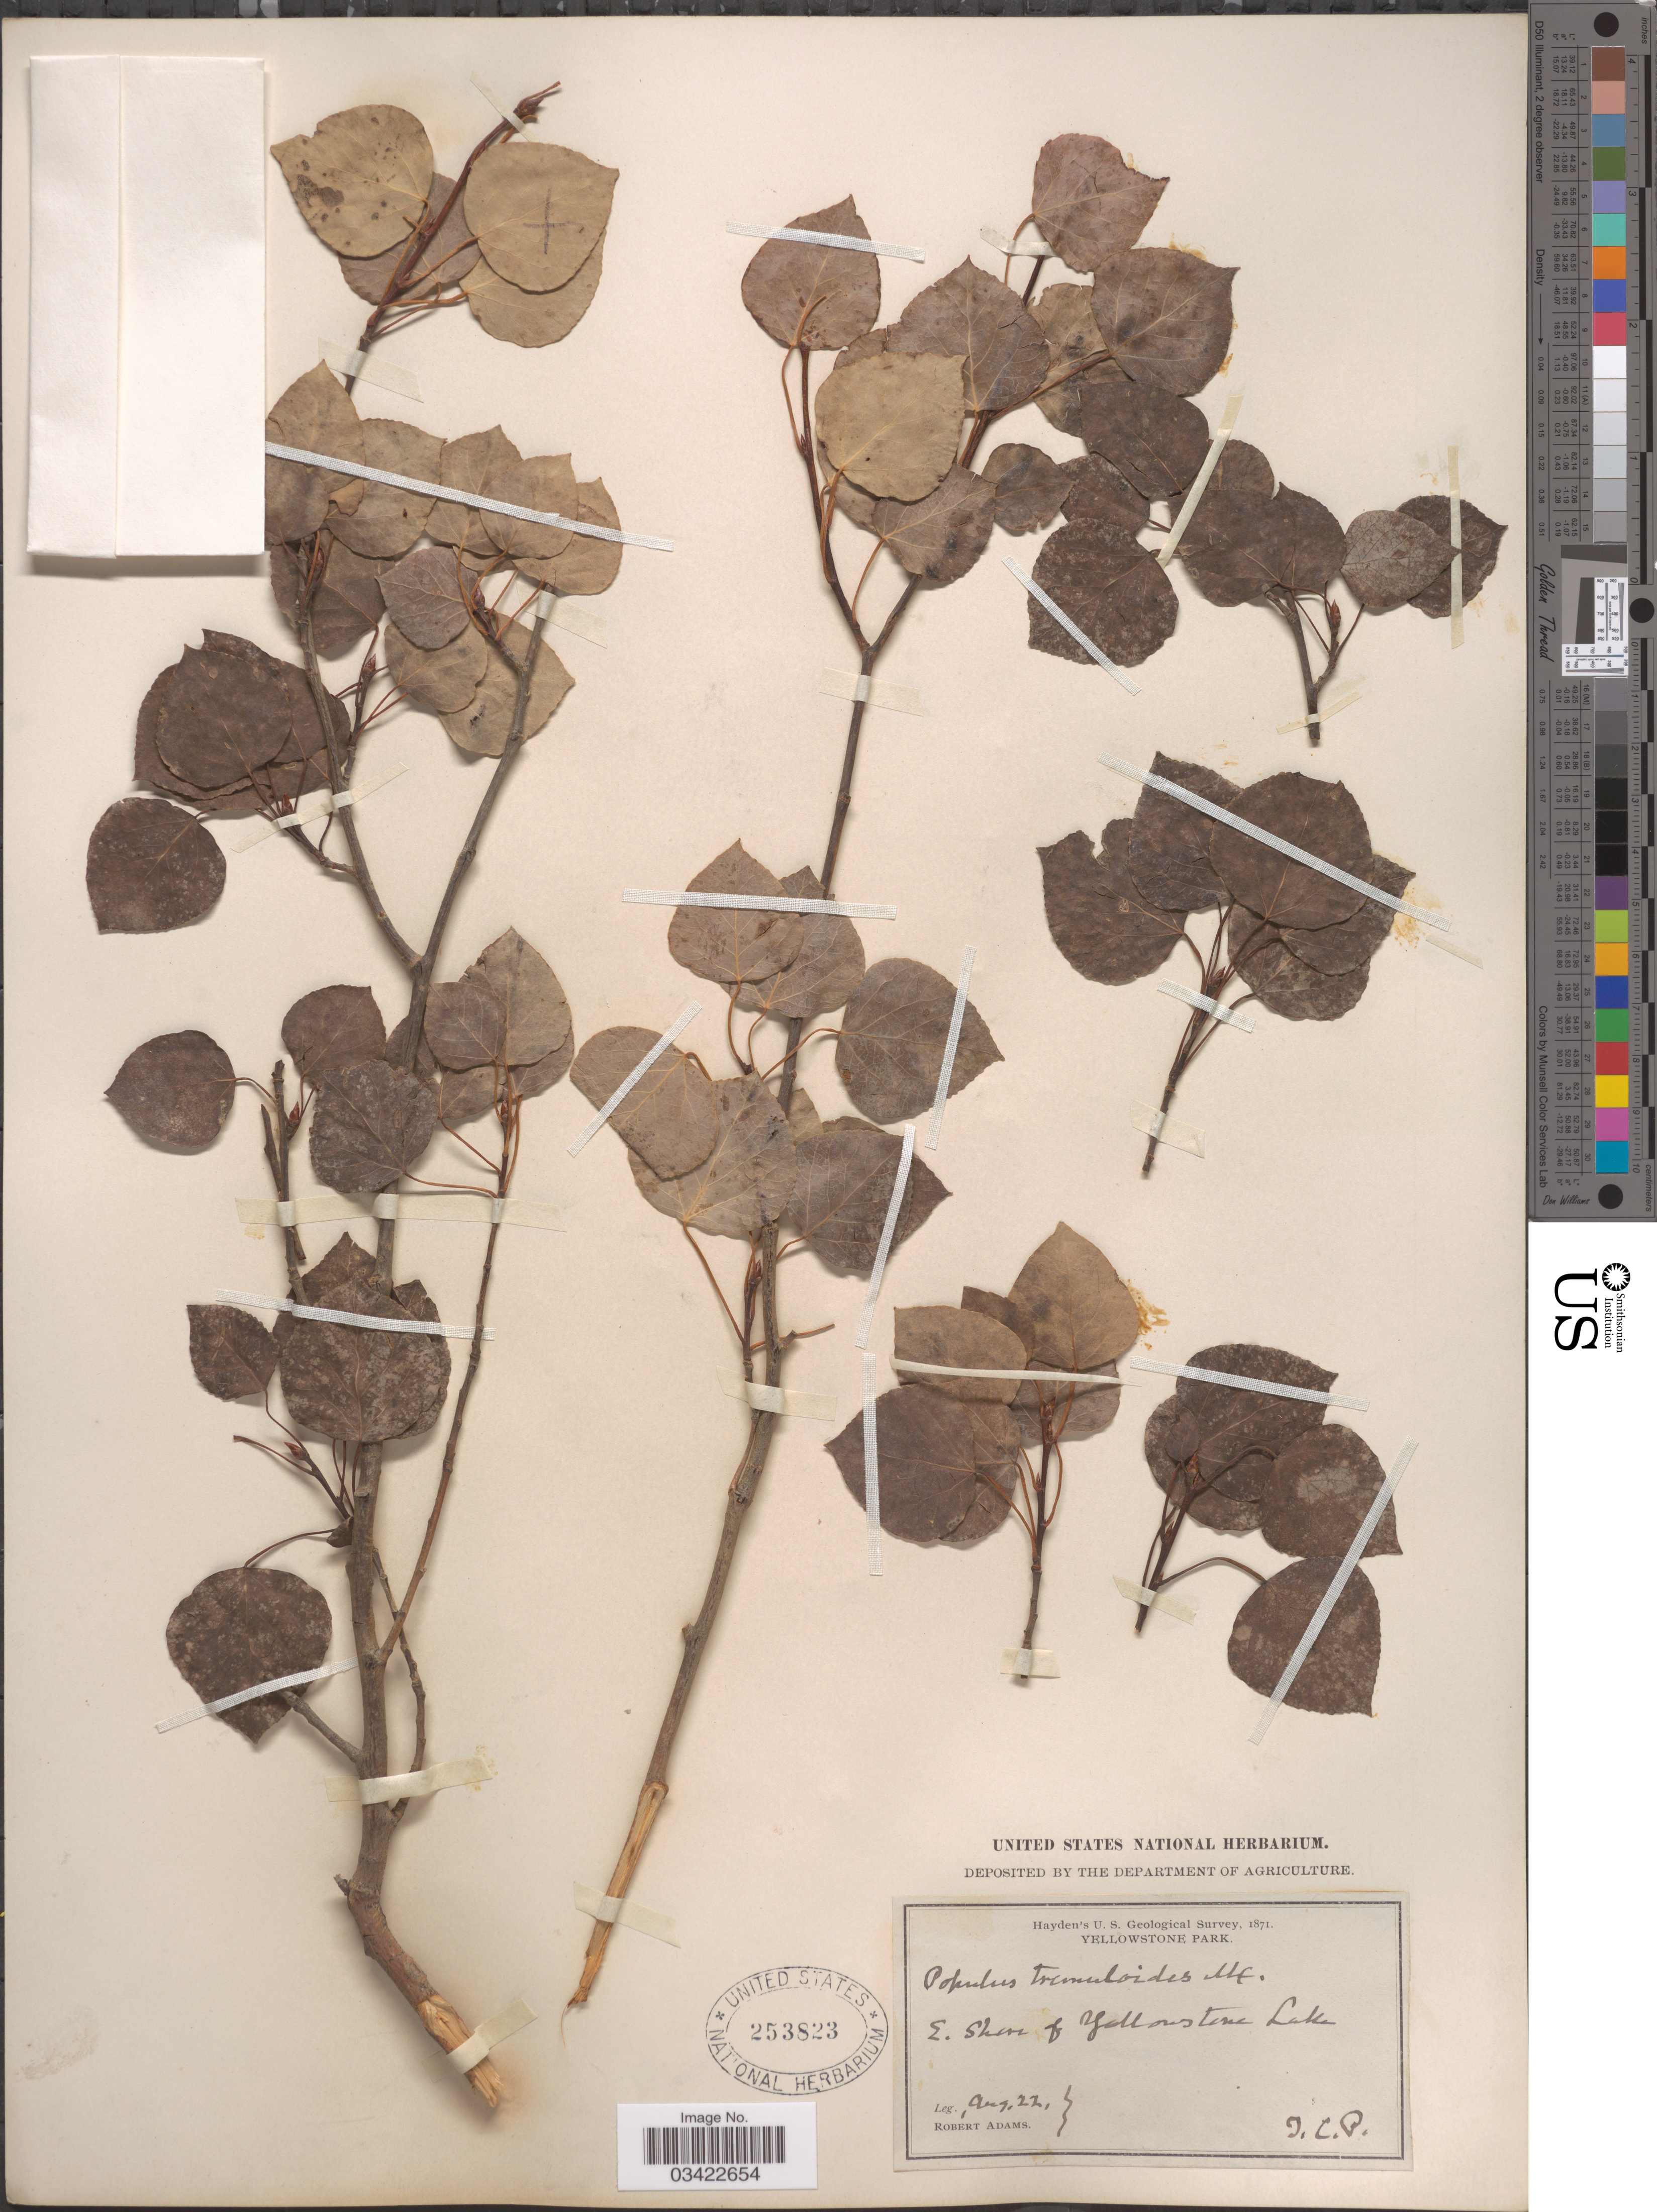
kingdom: Plantae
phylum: Tracheophyta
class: Magnoliopsida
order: Malpighiales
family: Salicaceae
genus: Populus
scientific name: Populus tremuloides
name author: Michx.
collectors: R. Adams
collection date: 1871-08-22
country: United States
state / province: Wyoming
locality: E. shore of Yellowstone Lake.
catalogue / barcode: US 253823